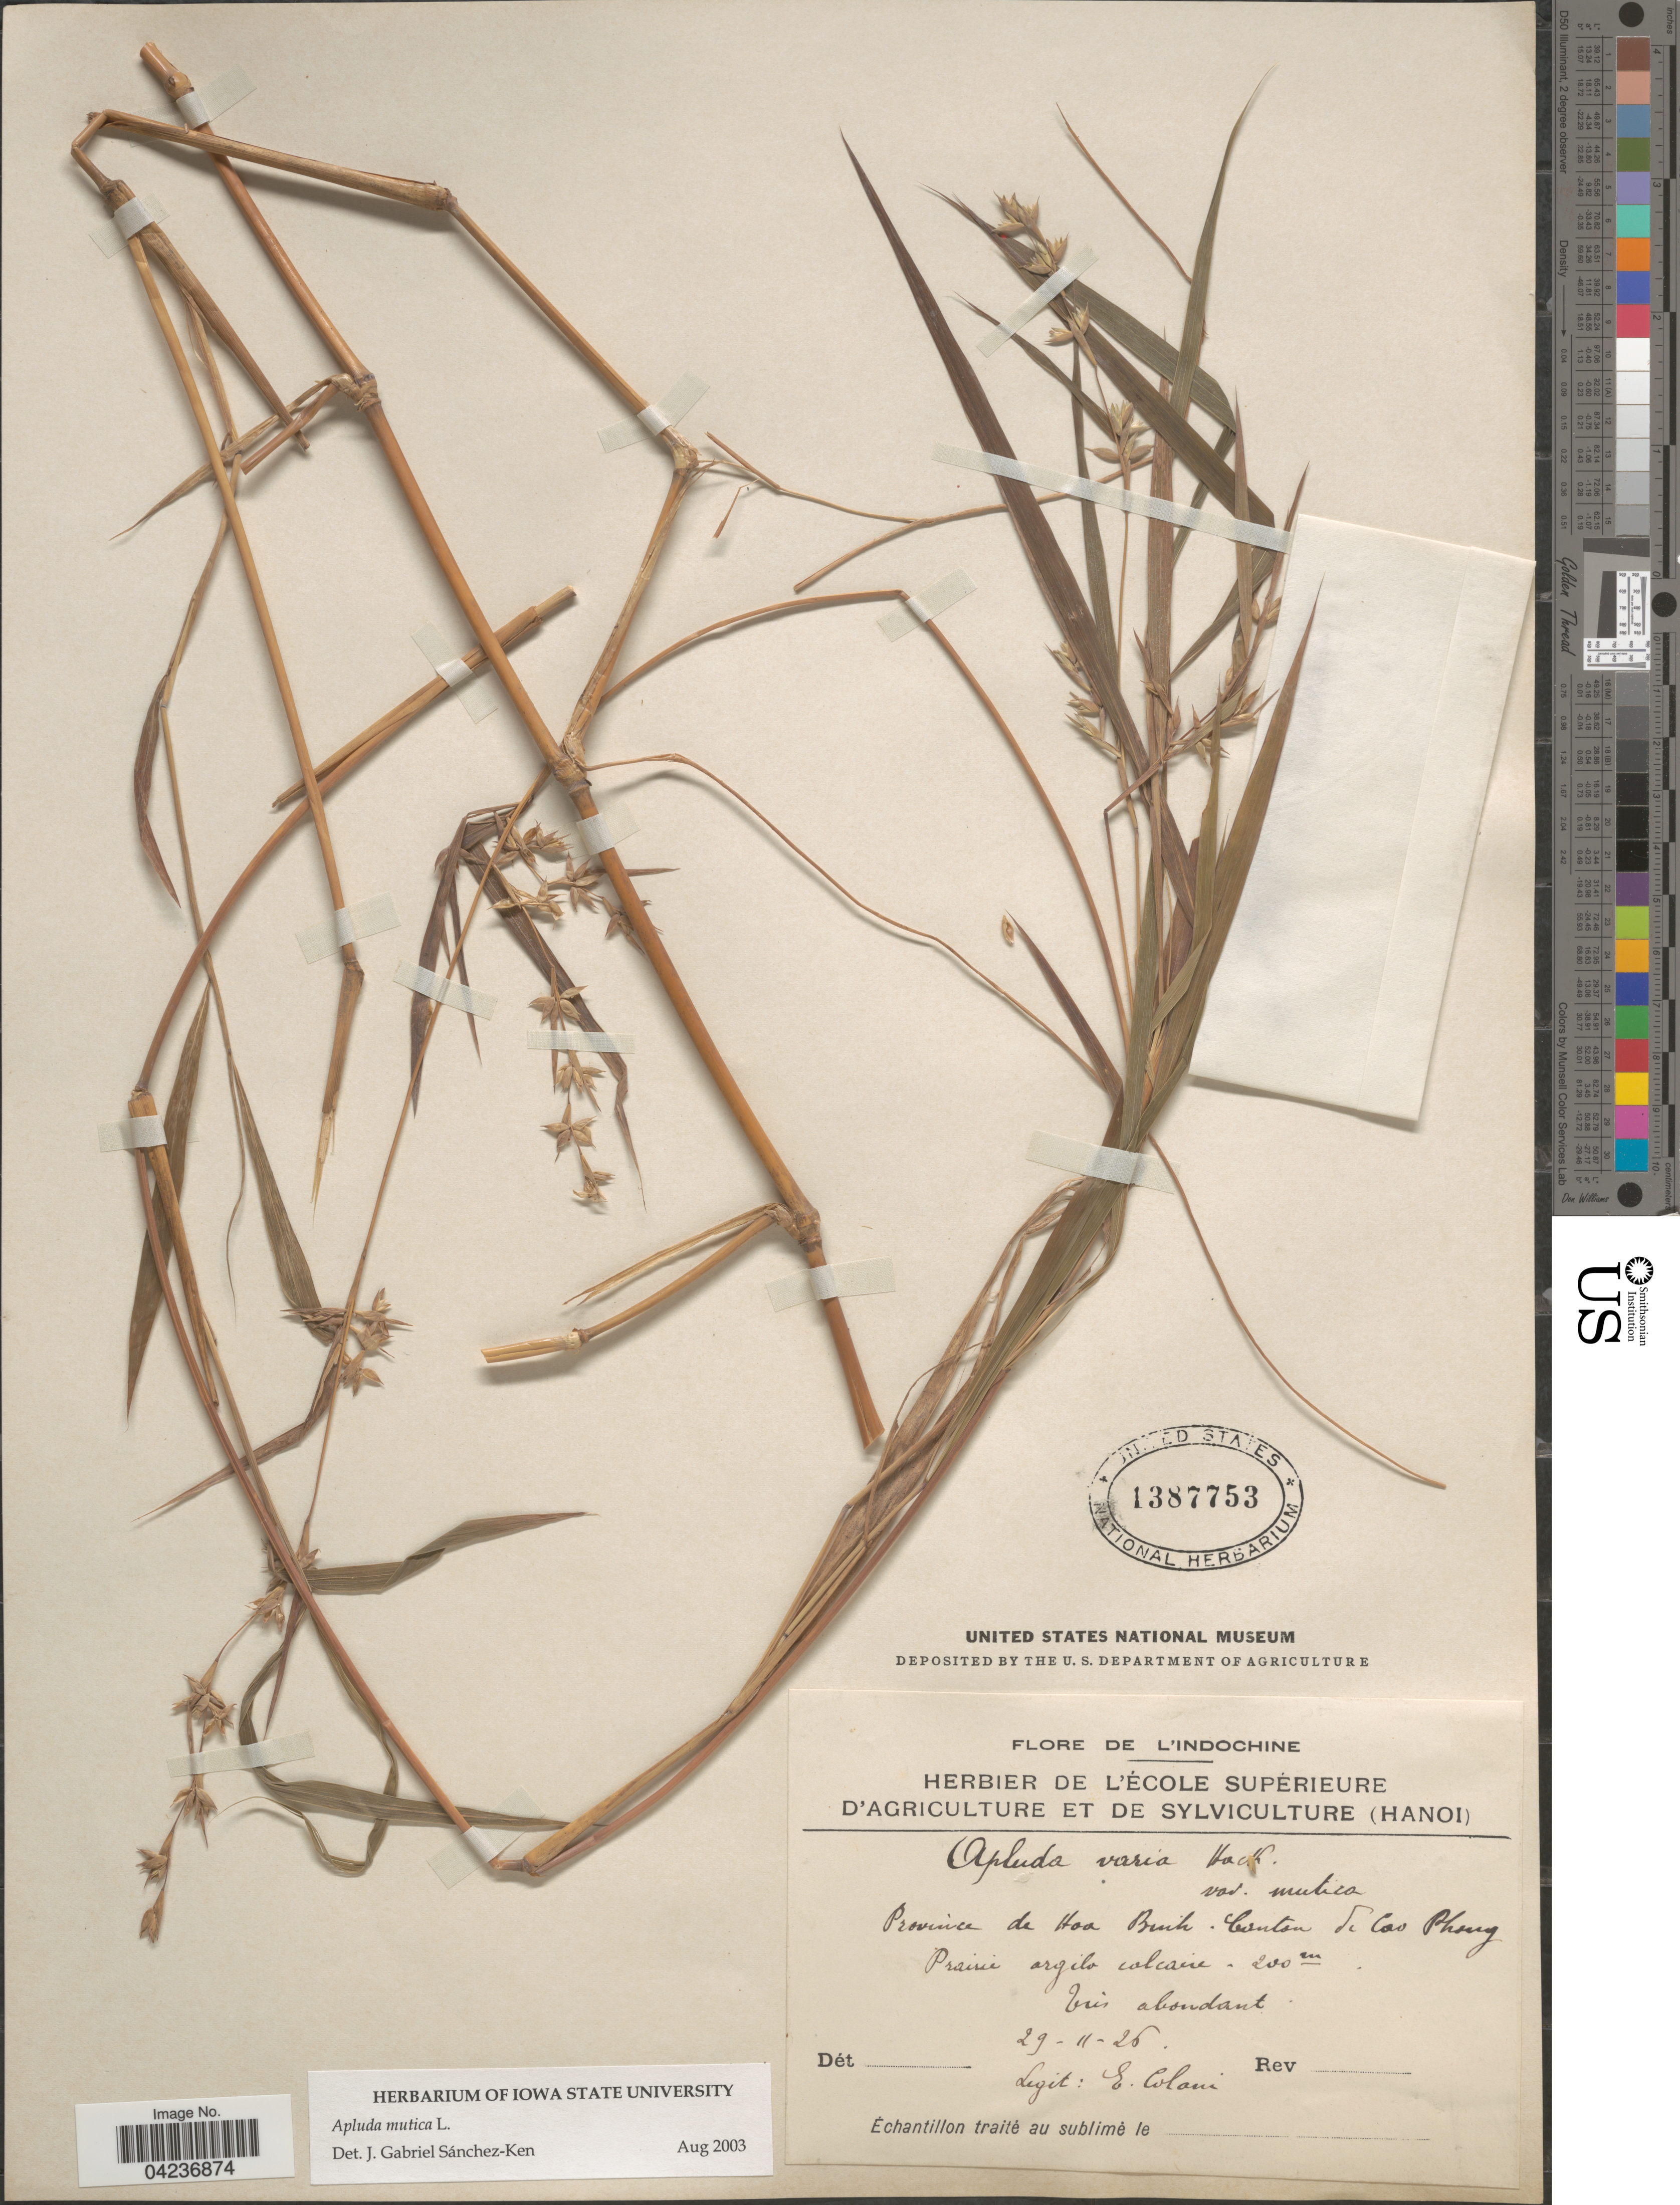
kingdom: Plantae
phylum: Tracheophyta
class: Liliopsida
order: Poales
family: Poaceae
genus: Apluda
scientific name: Apluda mutica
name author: L.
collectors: E. Colani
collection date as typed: Transcribed d/m/y: 29/11/26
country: Vietnam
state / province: Hoa Binh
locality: Indochine. Canton de Cao Phong. Prairie argilo calcaire.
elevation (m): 200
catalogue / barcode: US 1387753